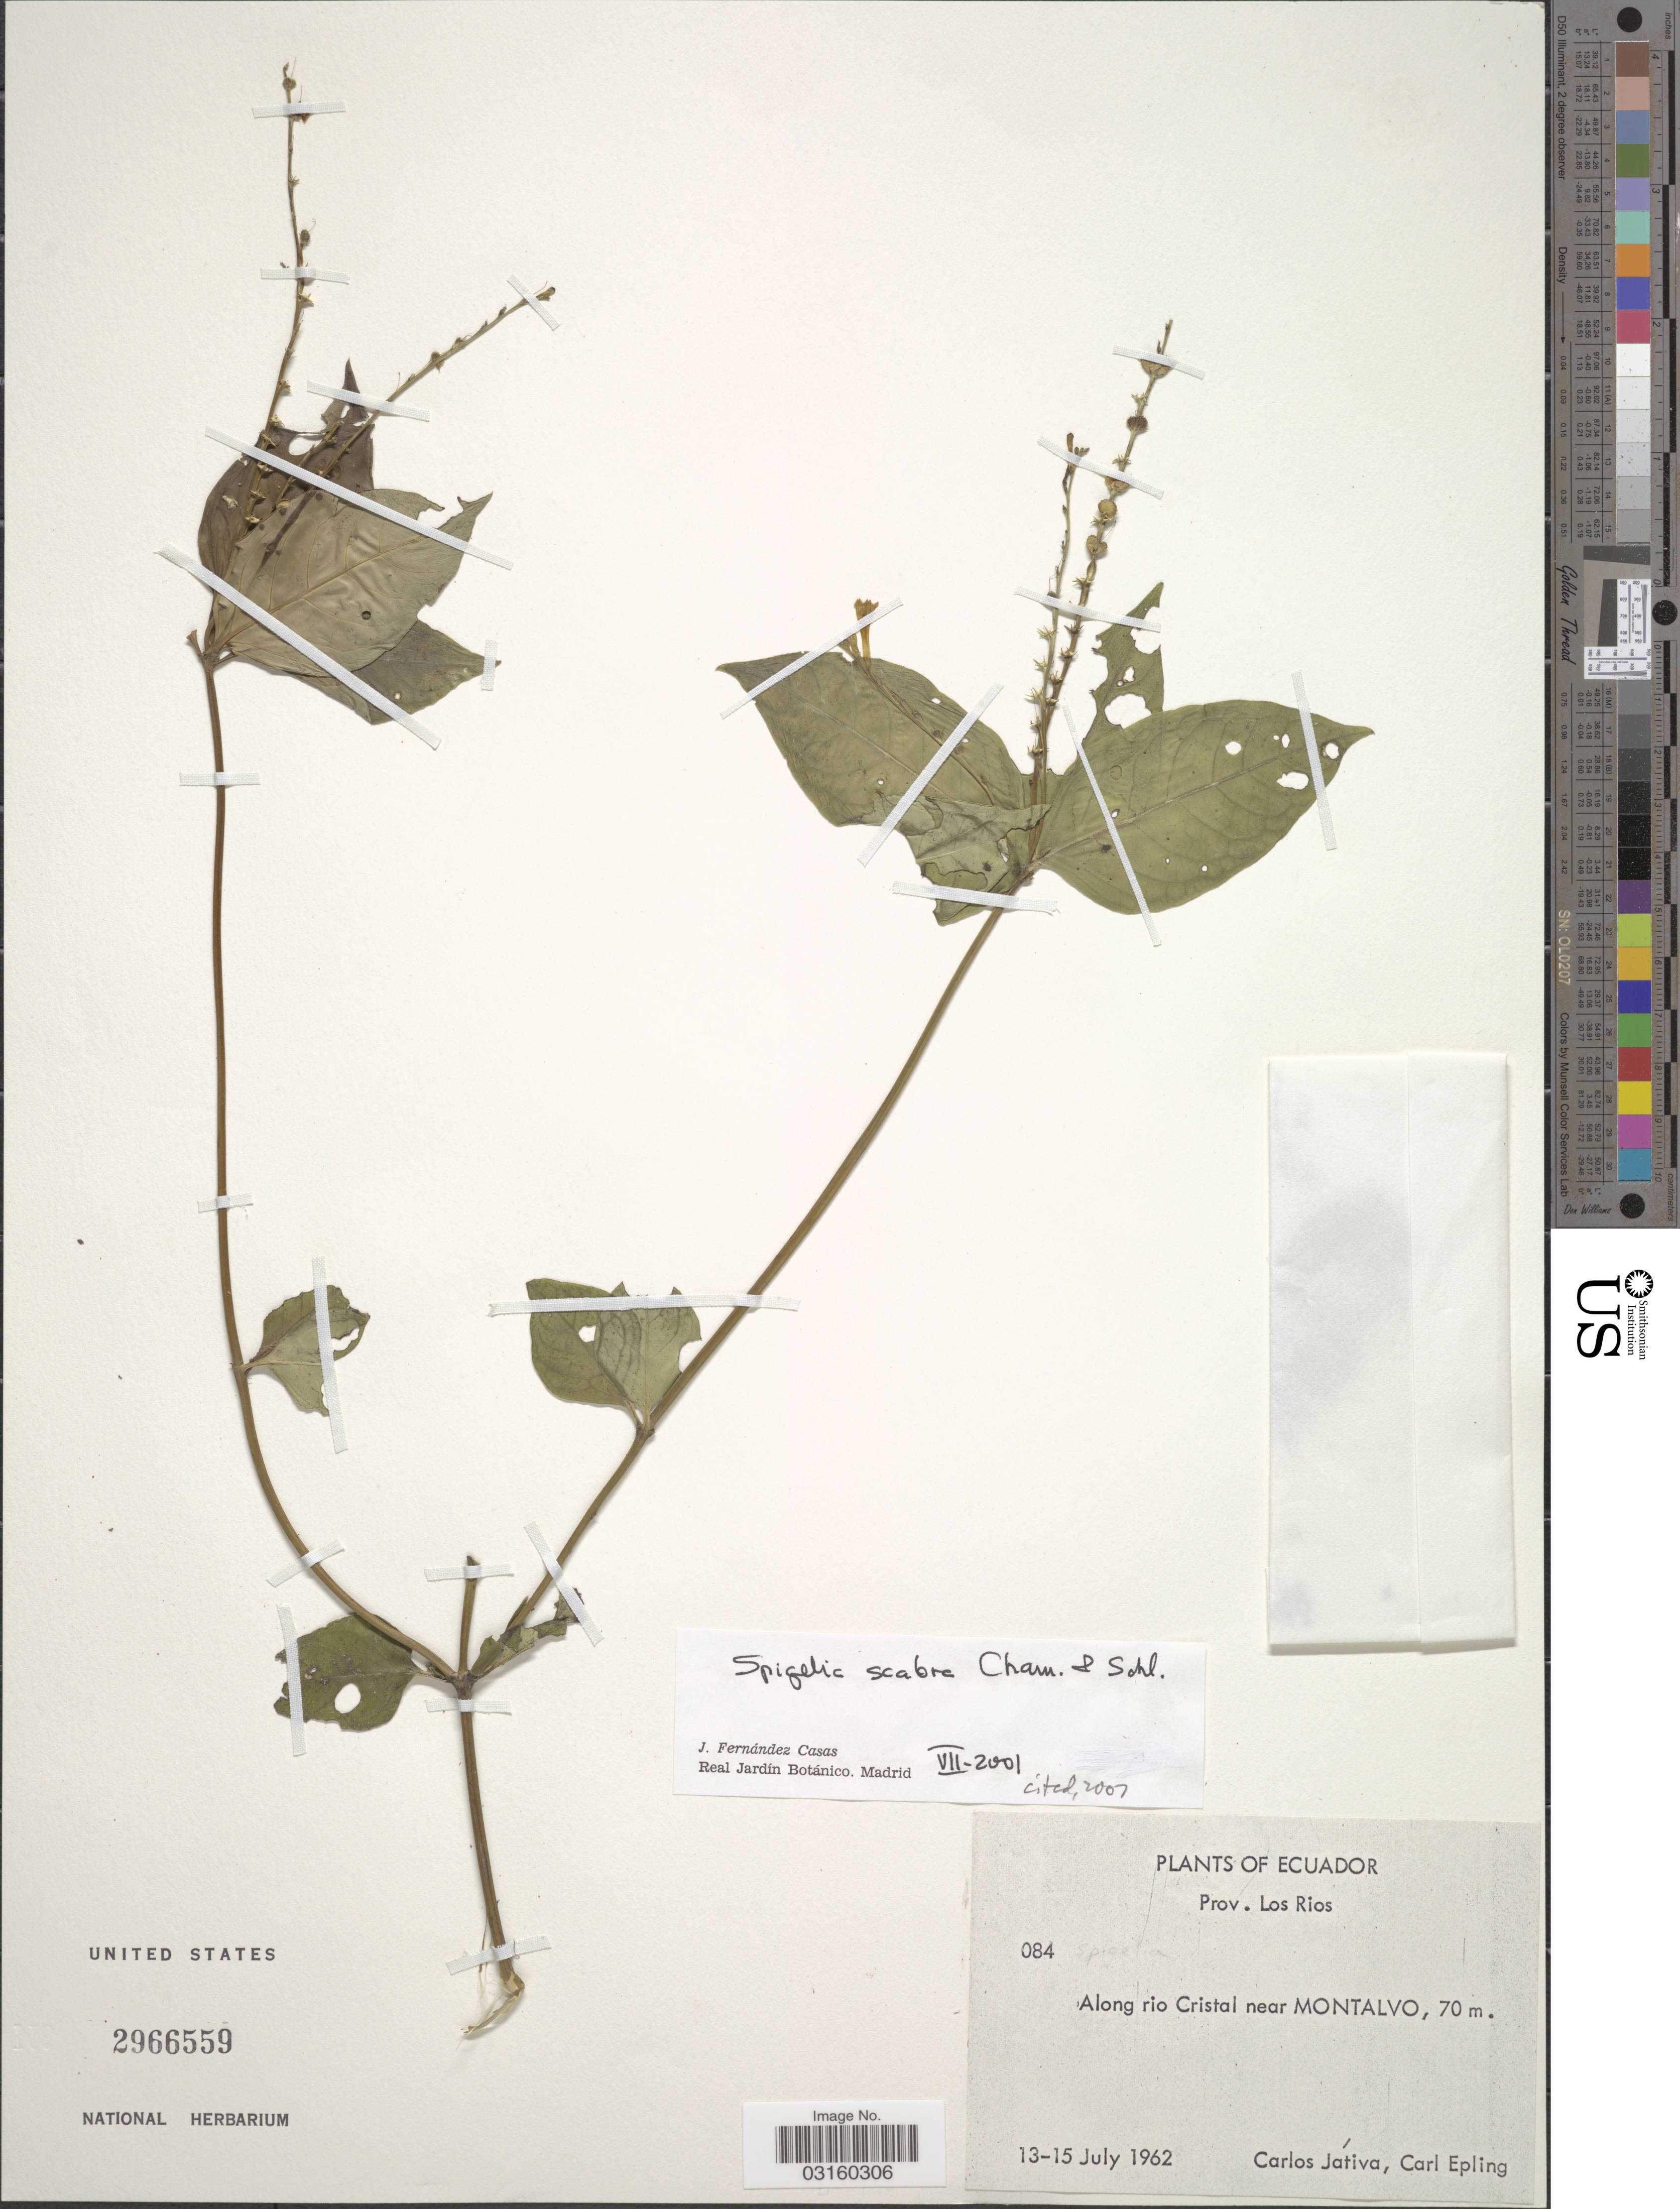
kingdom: Plantae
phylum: Tracheophyta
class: Magnoliopsida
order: Gentianales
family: Loganiaceae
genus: Spigelia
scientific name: Spigelia scabra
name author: Cham. & Schltdl.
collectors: C. D. Játiva & C. C. Epling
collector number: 084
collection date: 1962-07-13/1962-07-15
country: Ecuador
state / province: Los Ríos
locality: Prov. Los Rios, Along rio Cristal near Montalvo.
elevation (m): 70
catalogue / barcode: US 2966559